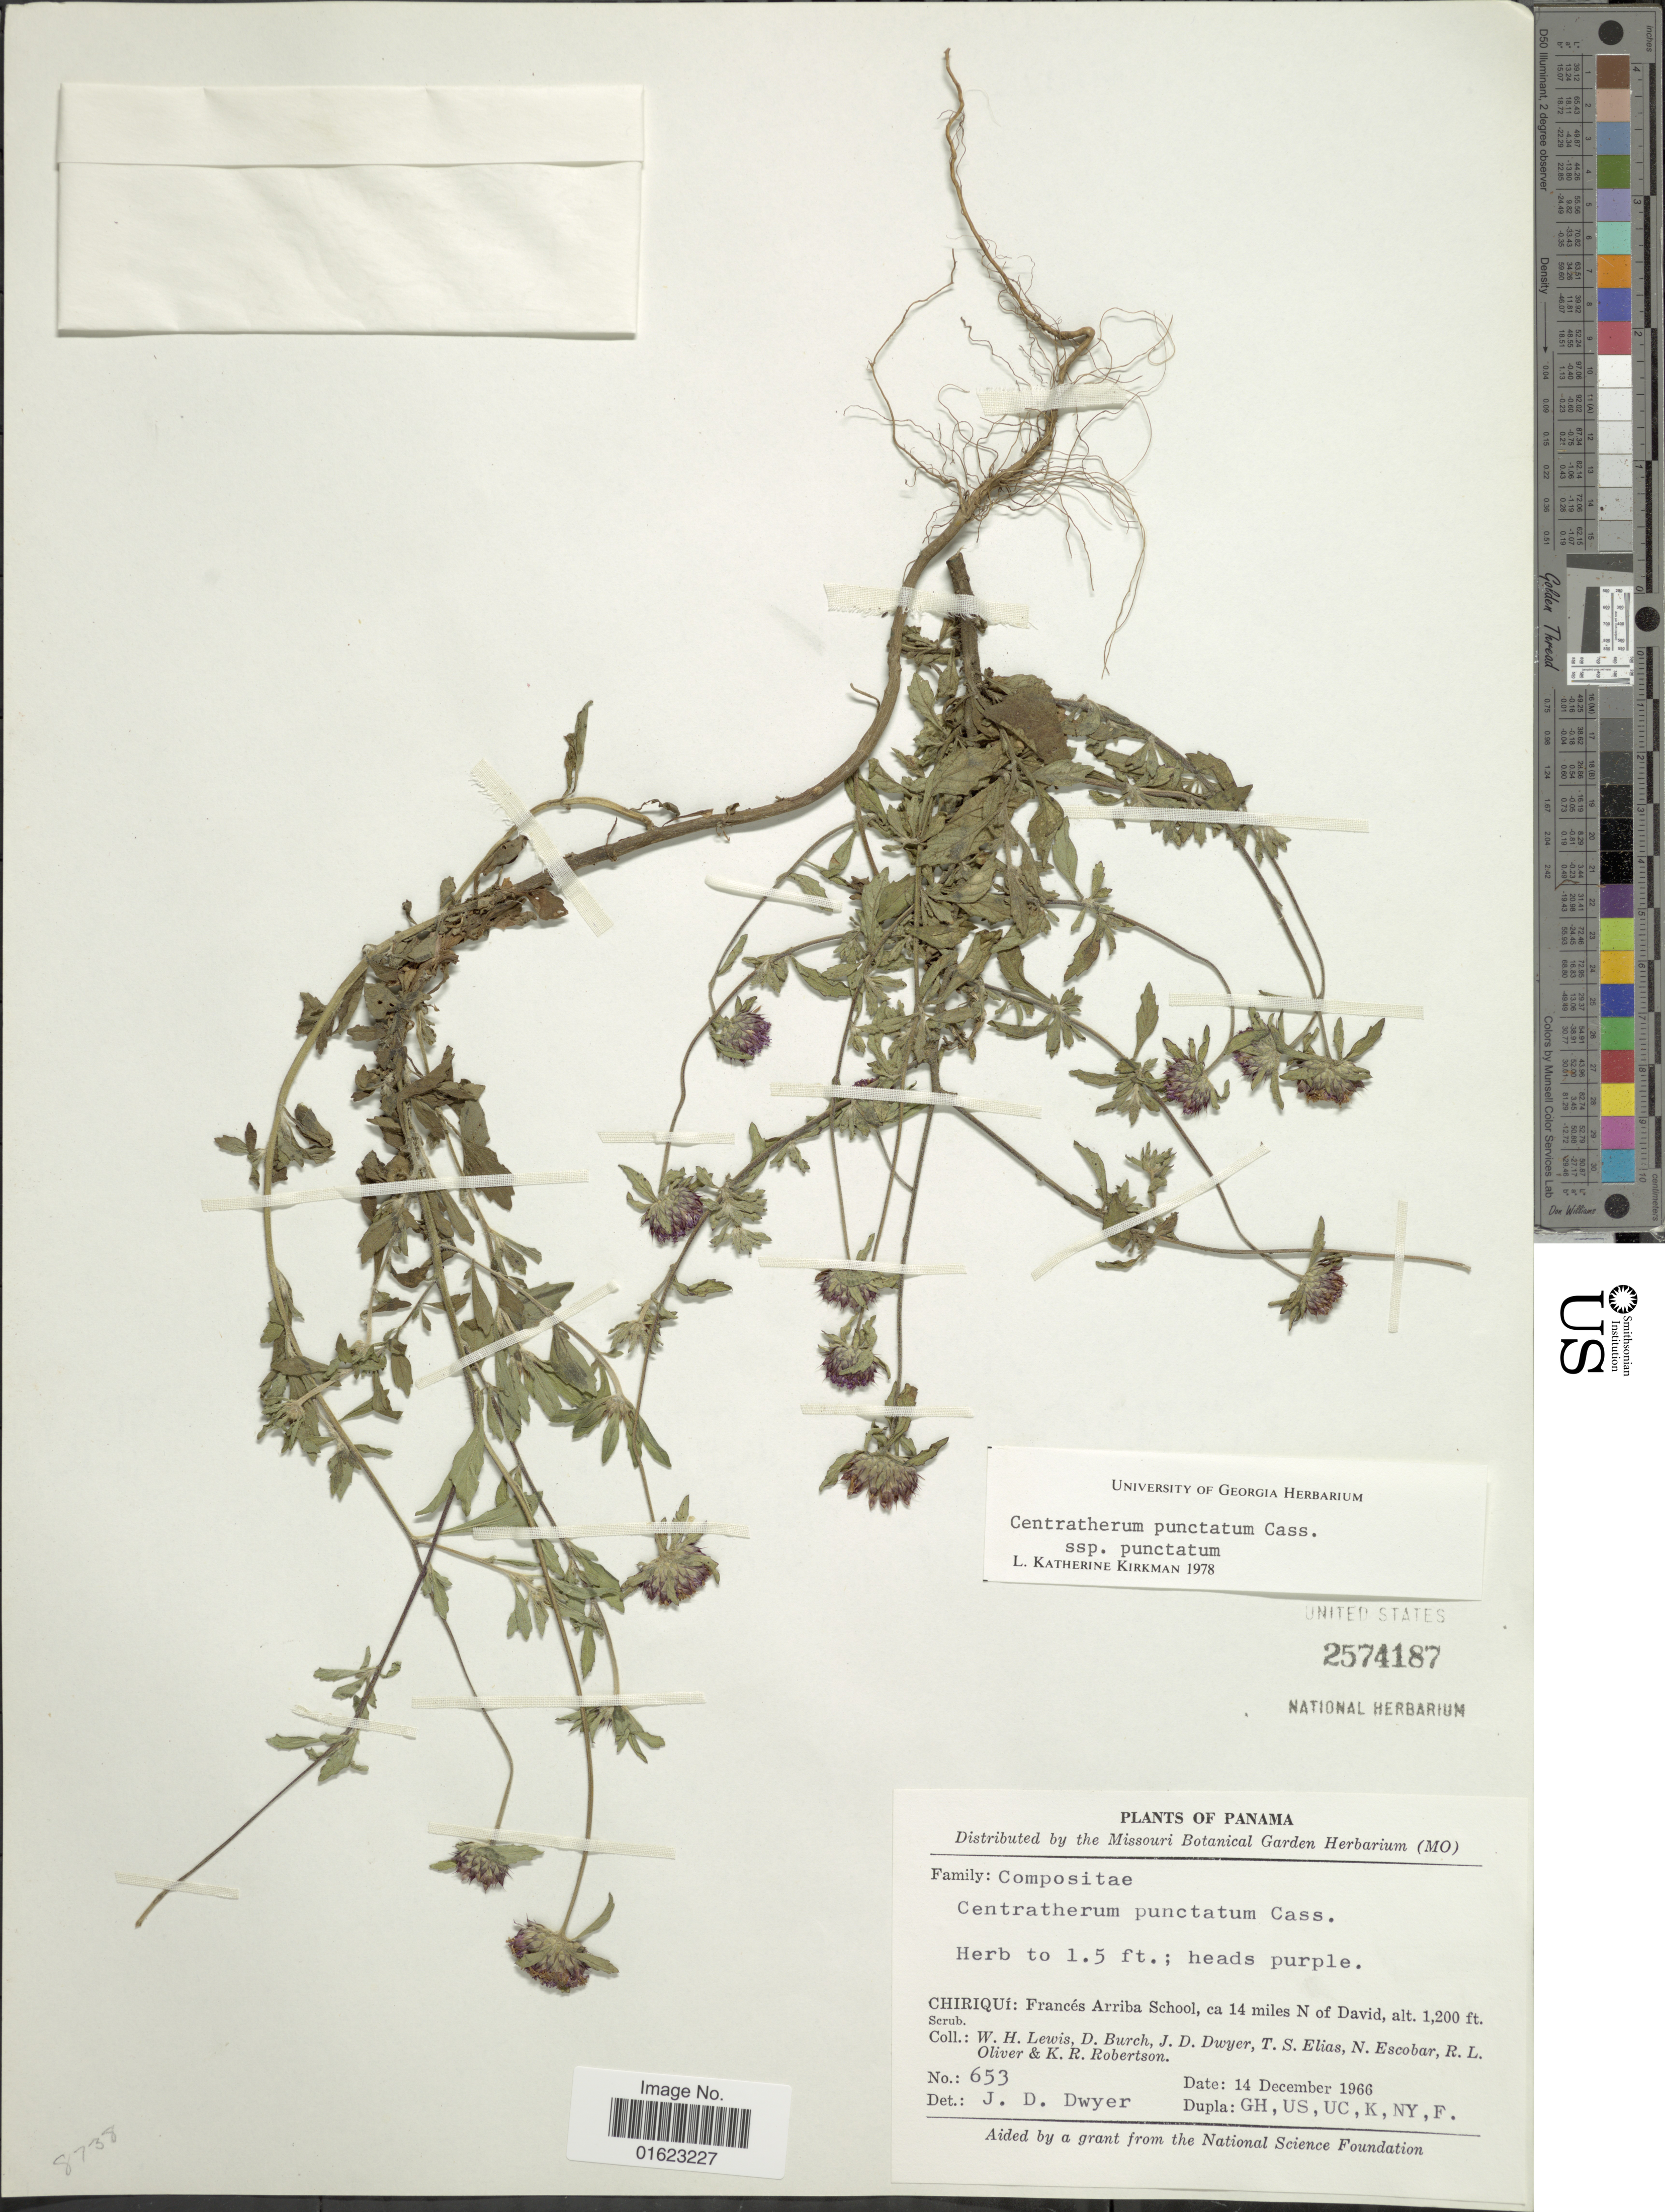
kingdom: Plantae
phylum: Tracheophyta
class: Magnoliopsida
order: Asterales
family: Asteraceae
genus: Centratherum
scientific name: Centratherum punctatum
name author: Cass.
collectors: W. H. Lewis, D. Burch, J. D. Dwyer, T. S. Elias & et al.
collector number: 653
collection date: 1966-12-14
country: Panama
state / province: Chiriqui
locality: Chiriqui: Frances Arriba School, ca. 14 miles N of David.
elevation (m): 366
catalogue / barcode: US 2574187